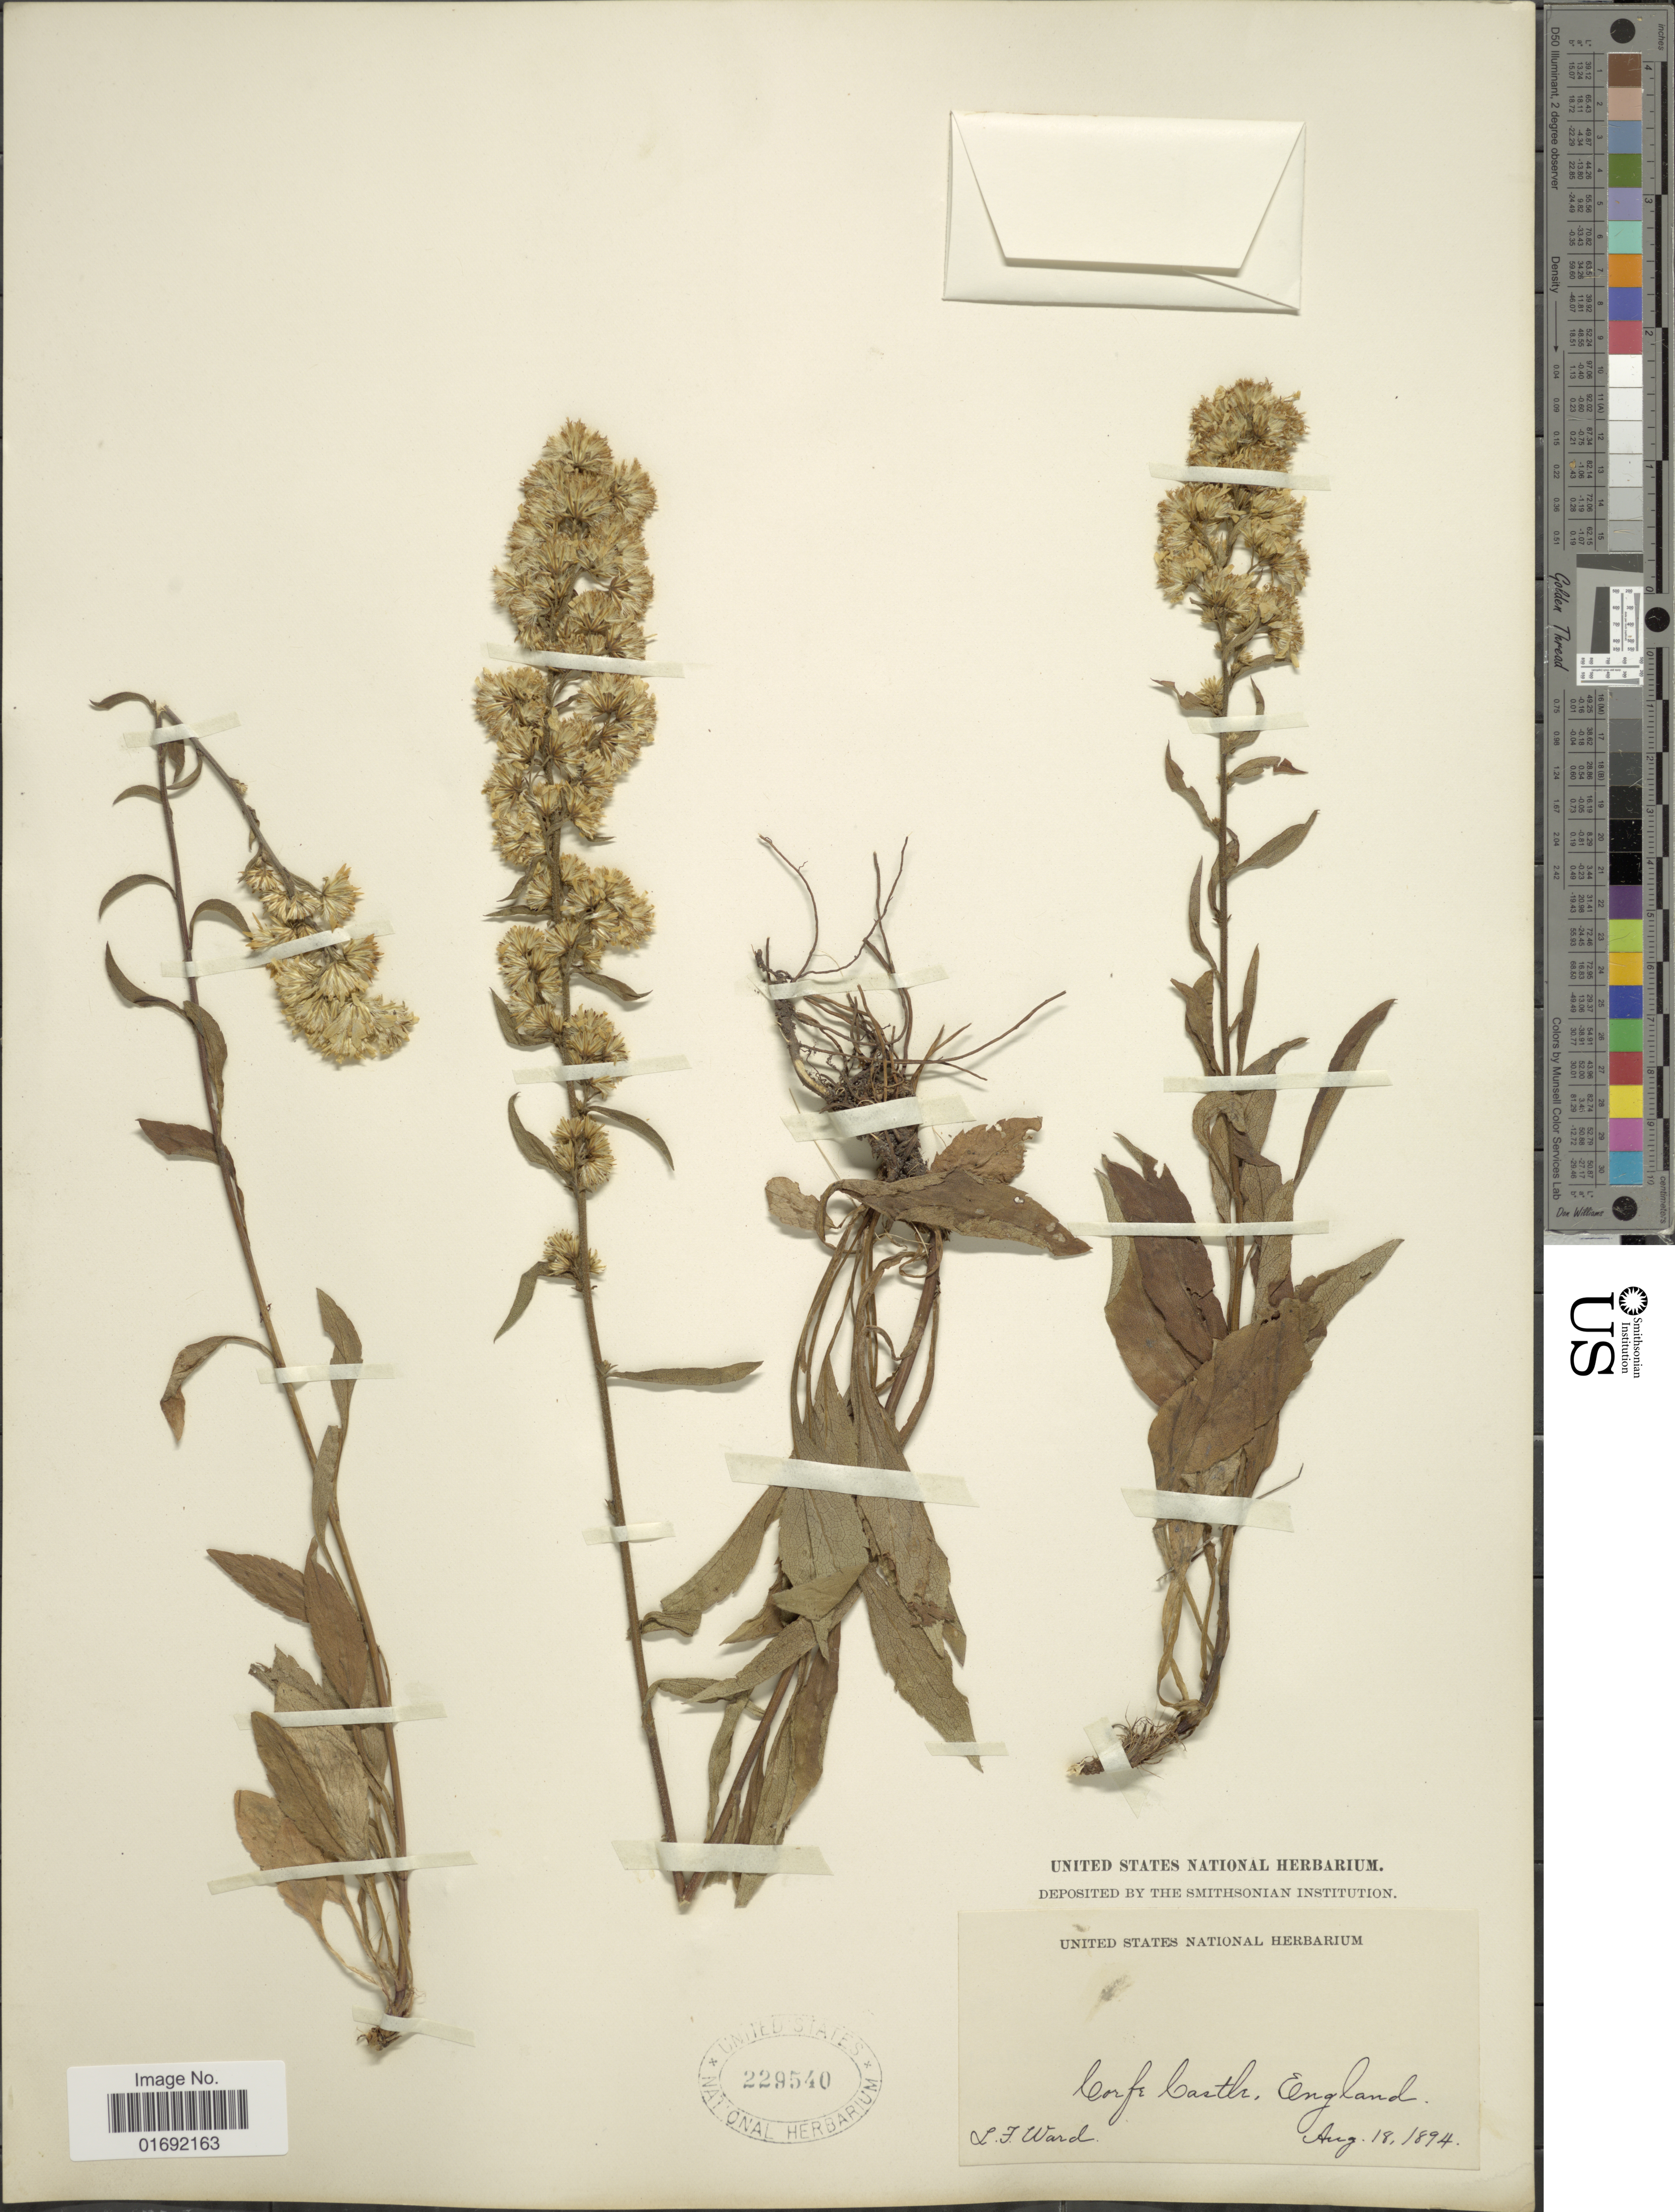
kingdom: Plantae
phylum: Tracheophyta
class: Magnoliopsida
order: Asterales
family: Asteraceae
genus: Solidago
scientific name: Solidago virgaurea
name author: L.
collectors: L. Ward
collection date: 1894-08-18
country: United Kingdom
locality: Corfe Castle, England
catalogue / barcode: US 229540